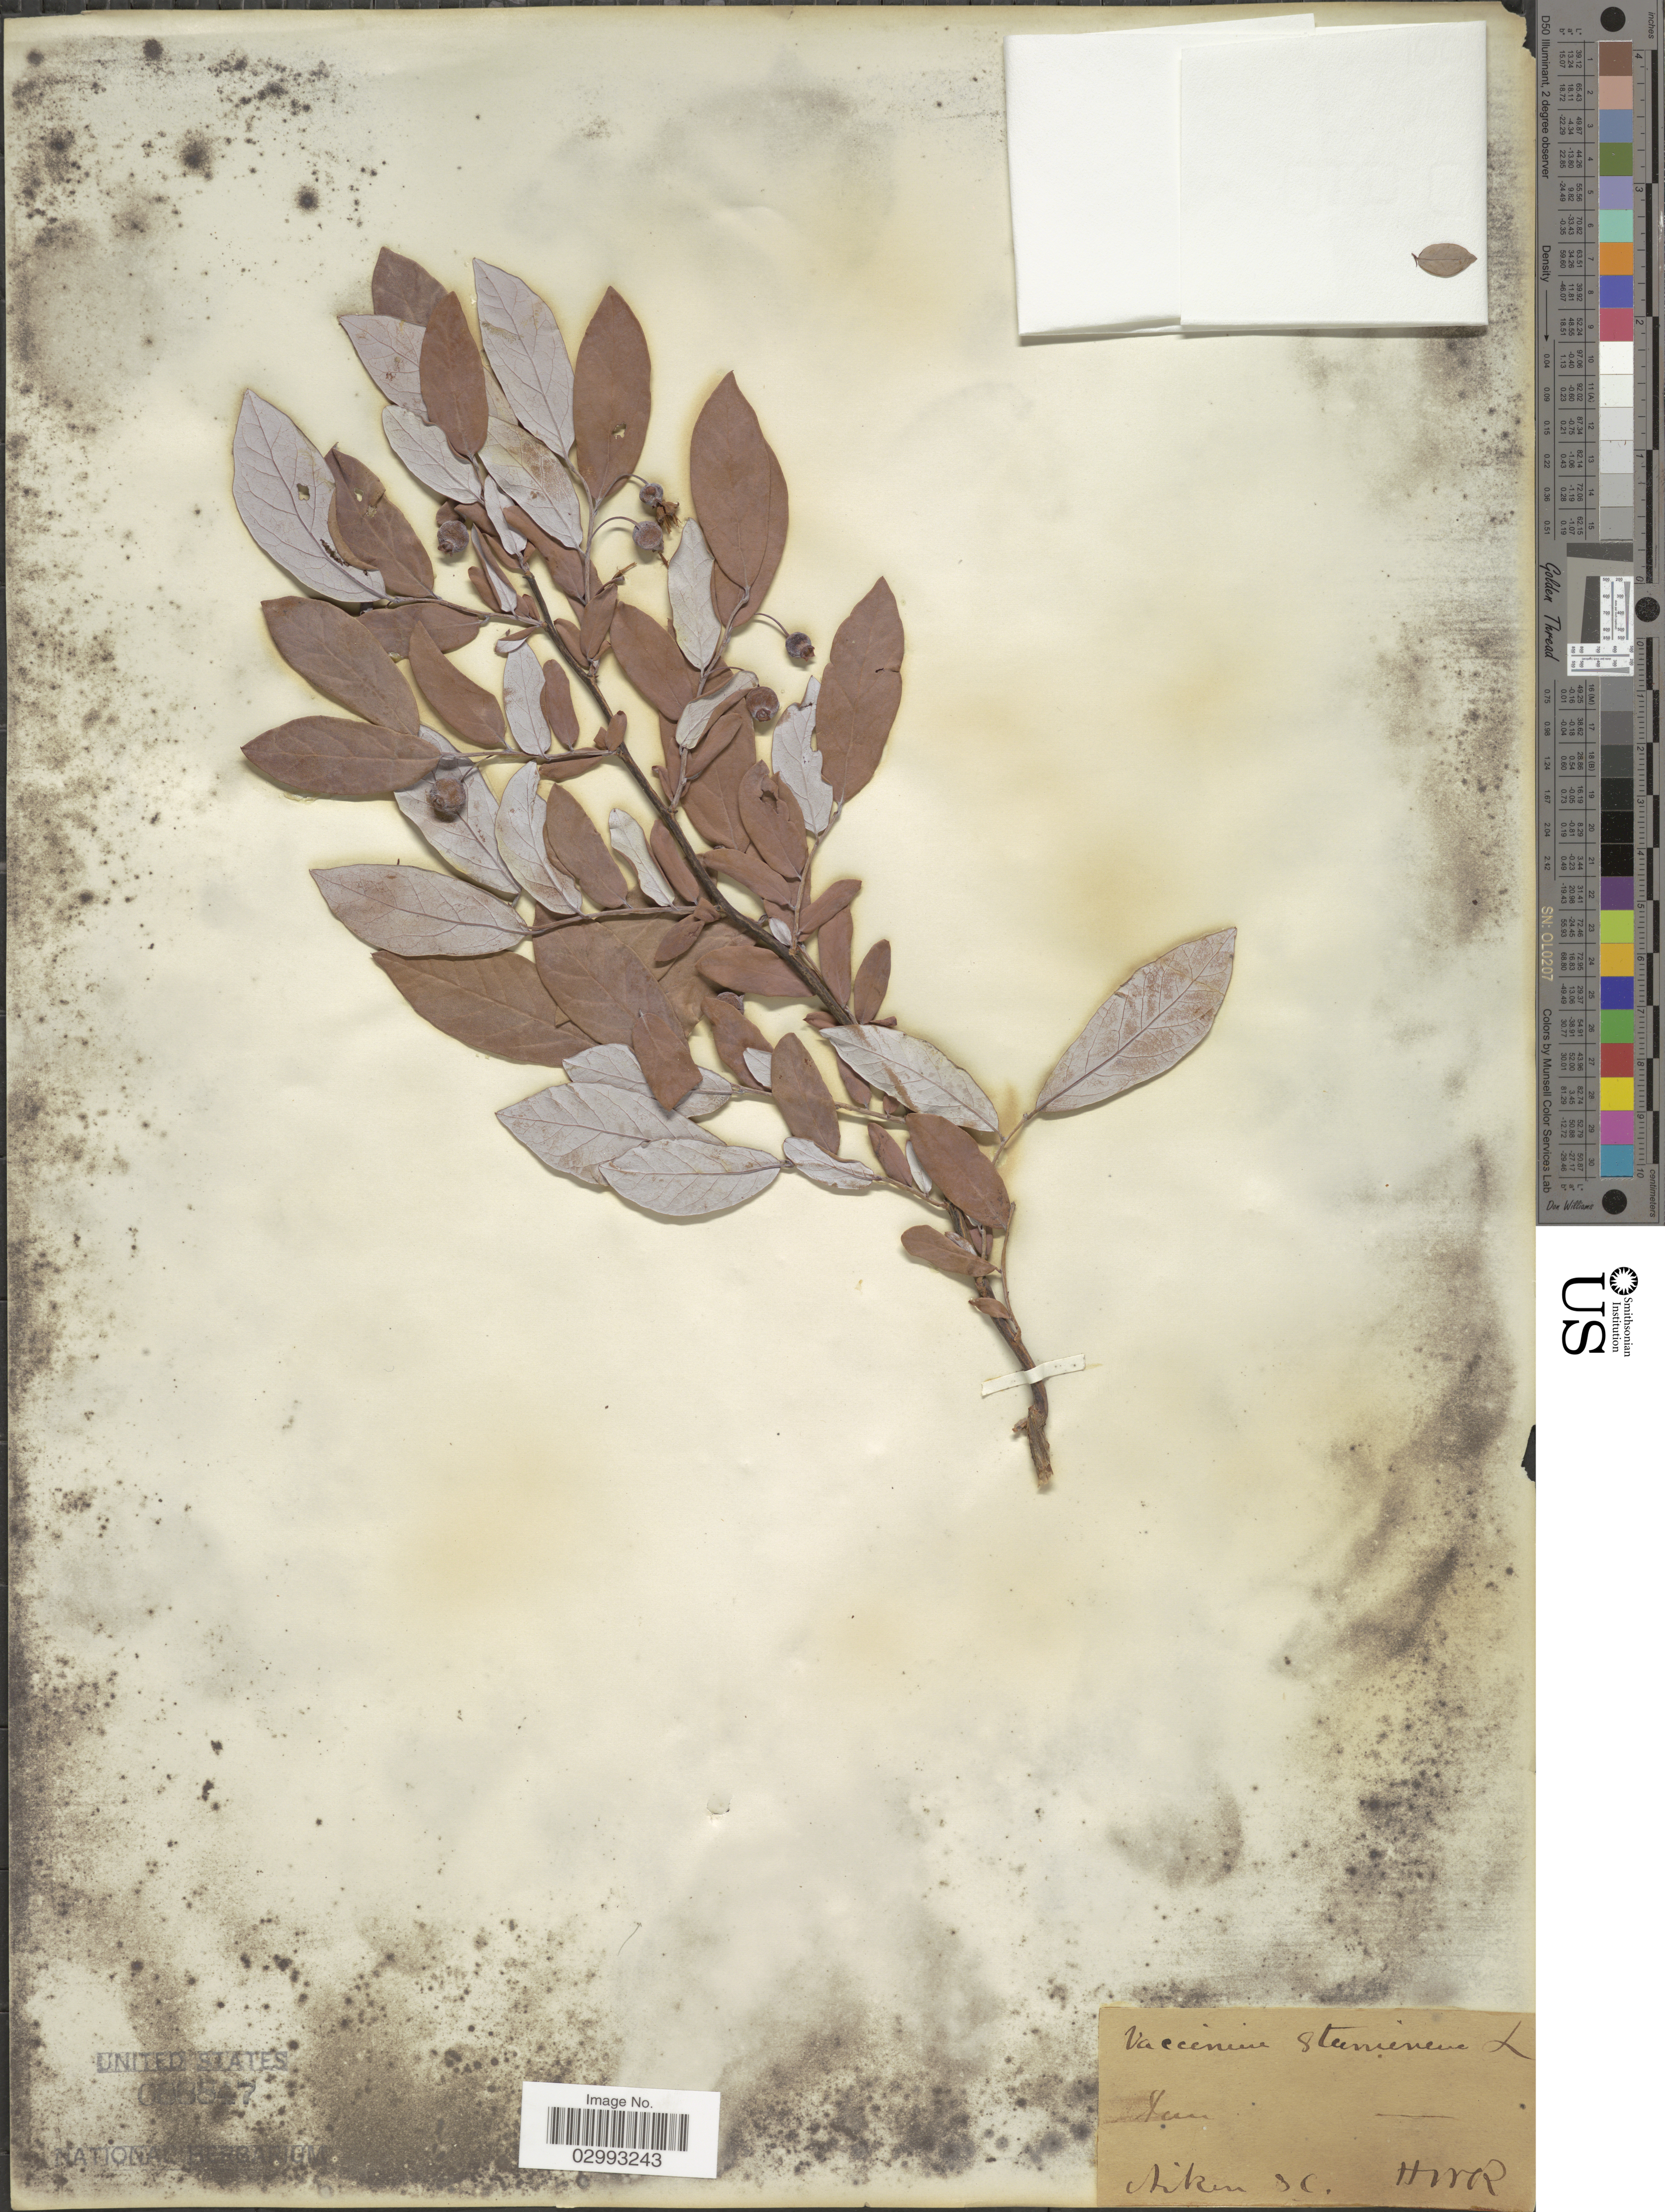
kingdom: Plantae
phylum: Tracheophyta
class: Magnoliopsida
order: Ericales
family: Ericaceae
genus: Polycodium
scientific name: Polycodium revolutum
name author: (Greene) Greene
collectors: H. W. R.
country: United States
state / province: South Carolina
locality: Aiken.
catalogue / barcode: US 88847